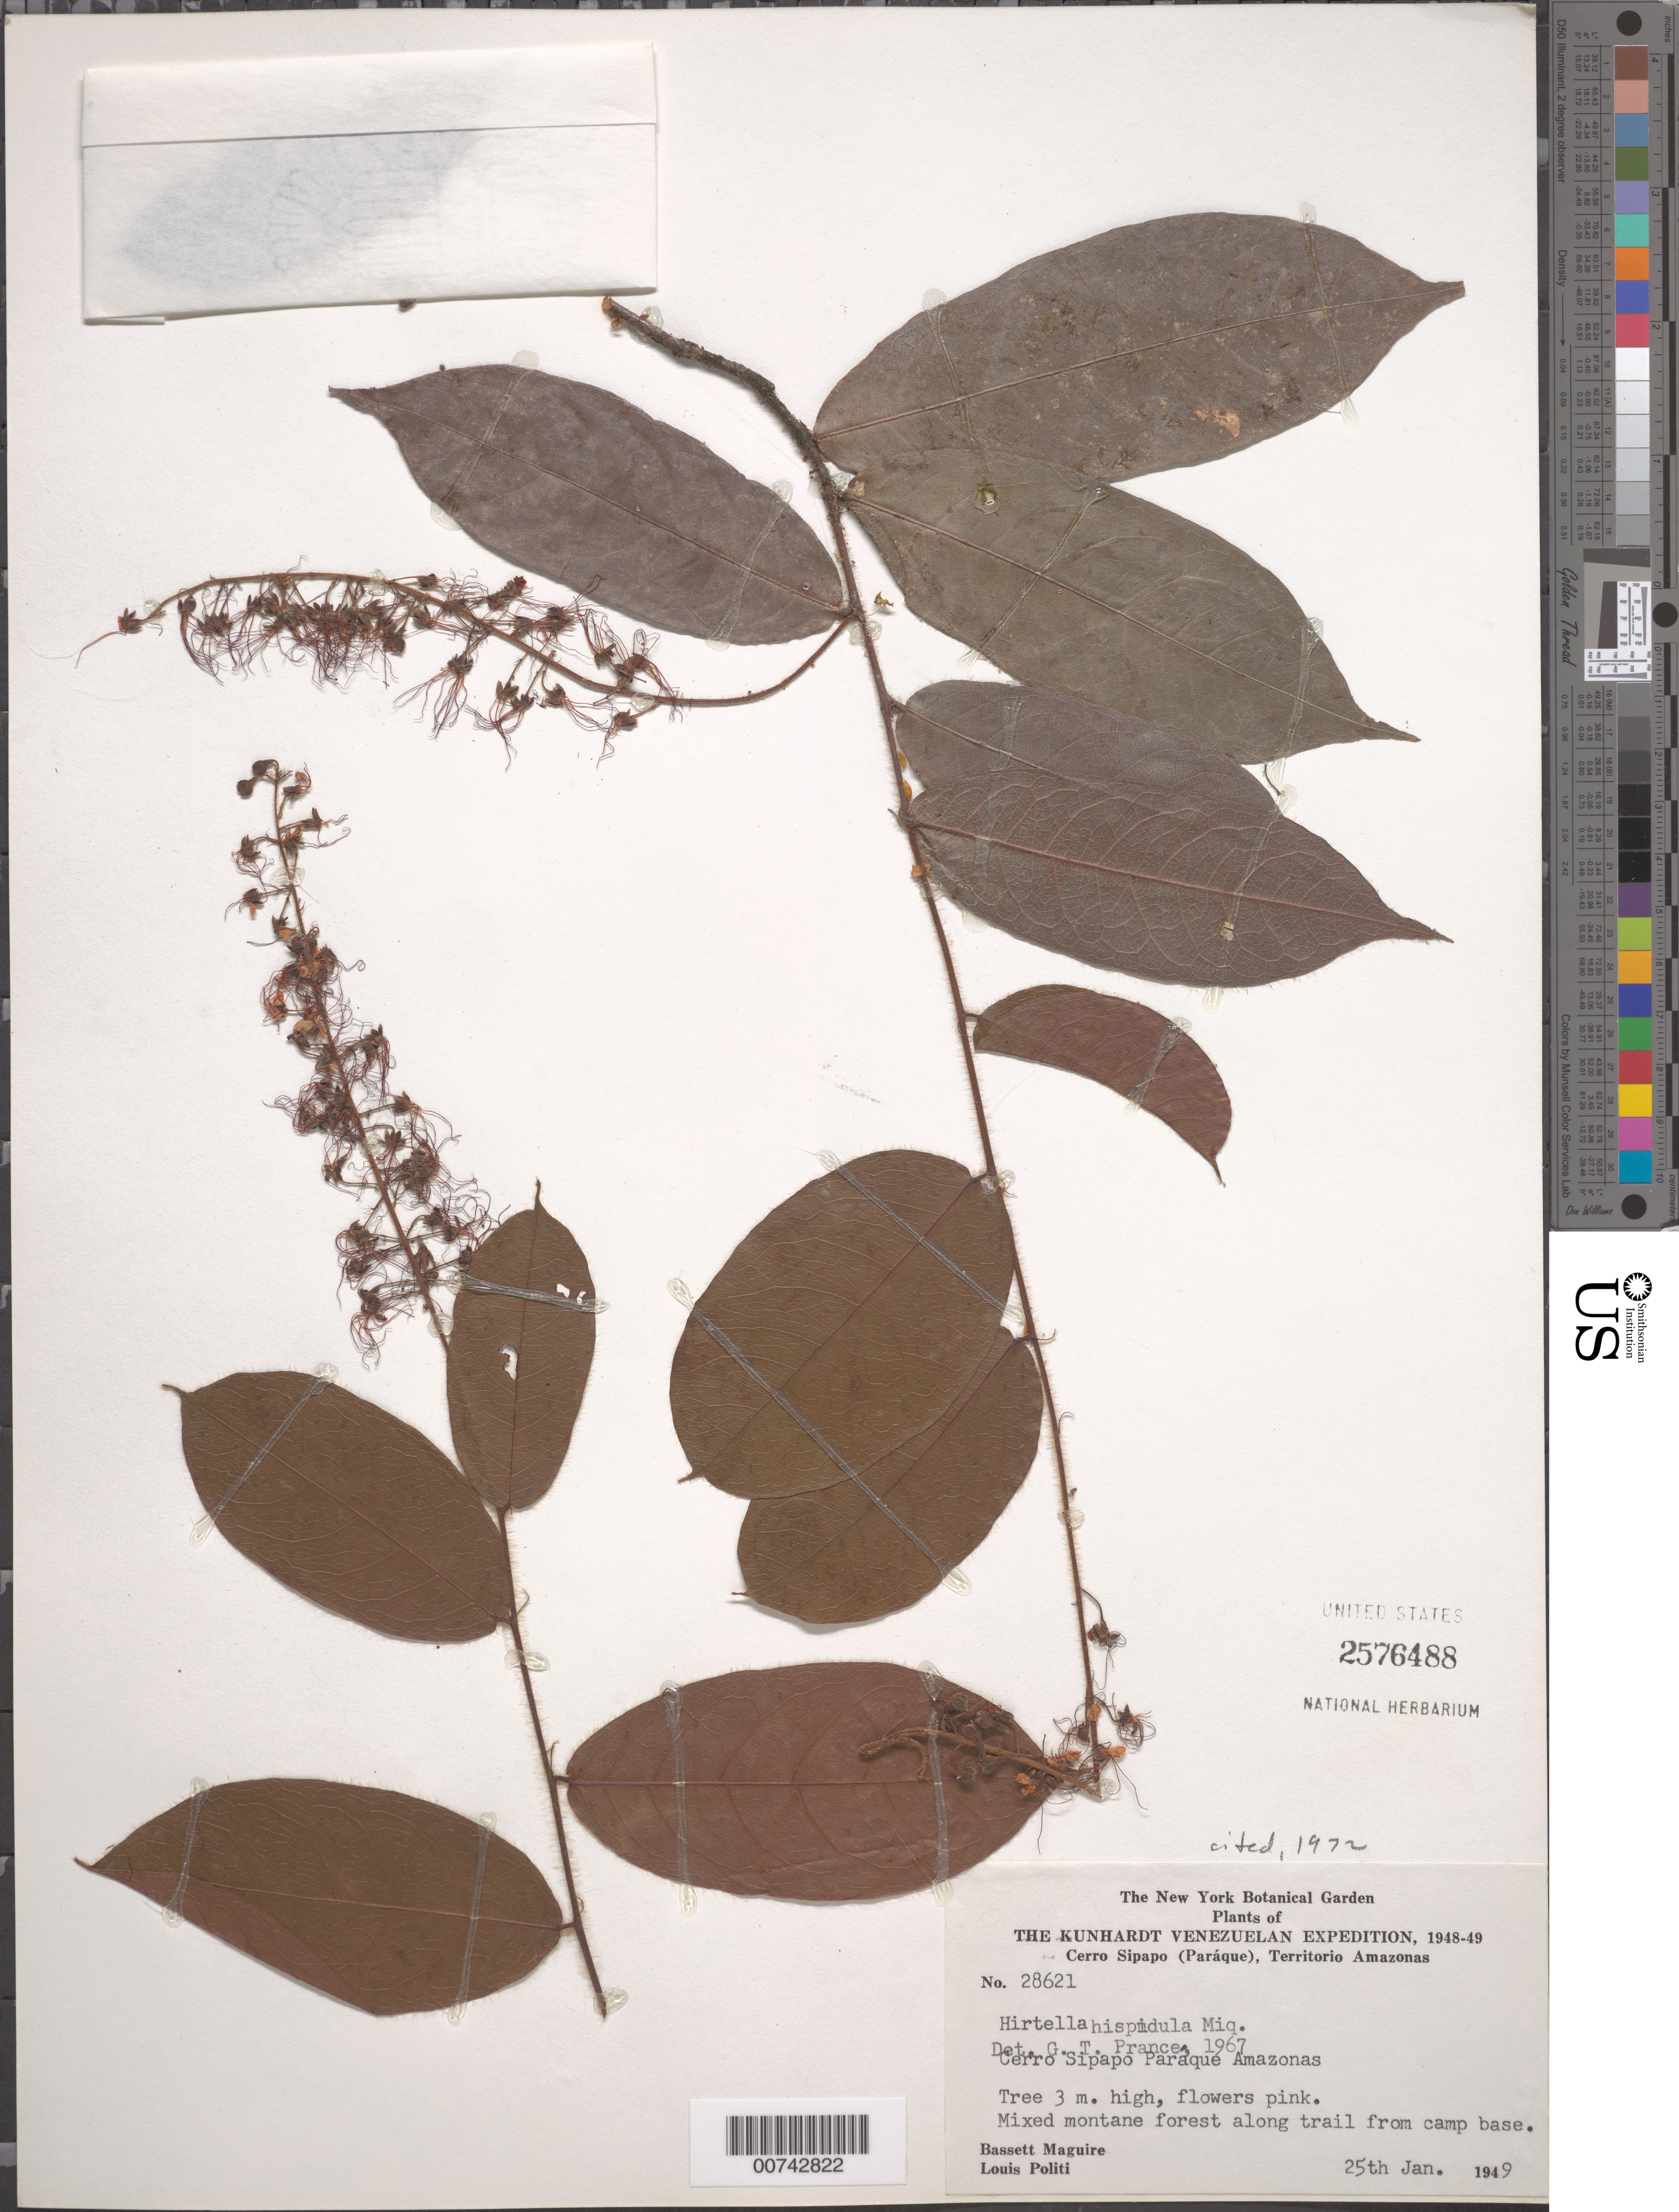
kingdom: Plantae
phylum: Tracheophyta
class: Magnoliopsida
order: Malpighiales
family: Chrysobalanaceae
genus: Hirtella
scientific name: Hirtella hispidula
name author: Miq.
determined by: Prance, G. T.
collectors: B. Maguire & L. Politi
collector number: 28621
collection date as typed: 25-Jan-49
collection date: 1949-01-25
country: Venezuela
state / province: Amazonas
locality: Cerro Sipapo (Paráque), trail from Base Camp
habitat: Mixed montane forest along trail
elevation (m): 125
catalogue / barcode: US 2576488